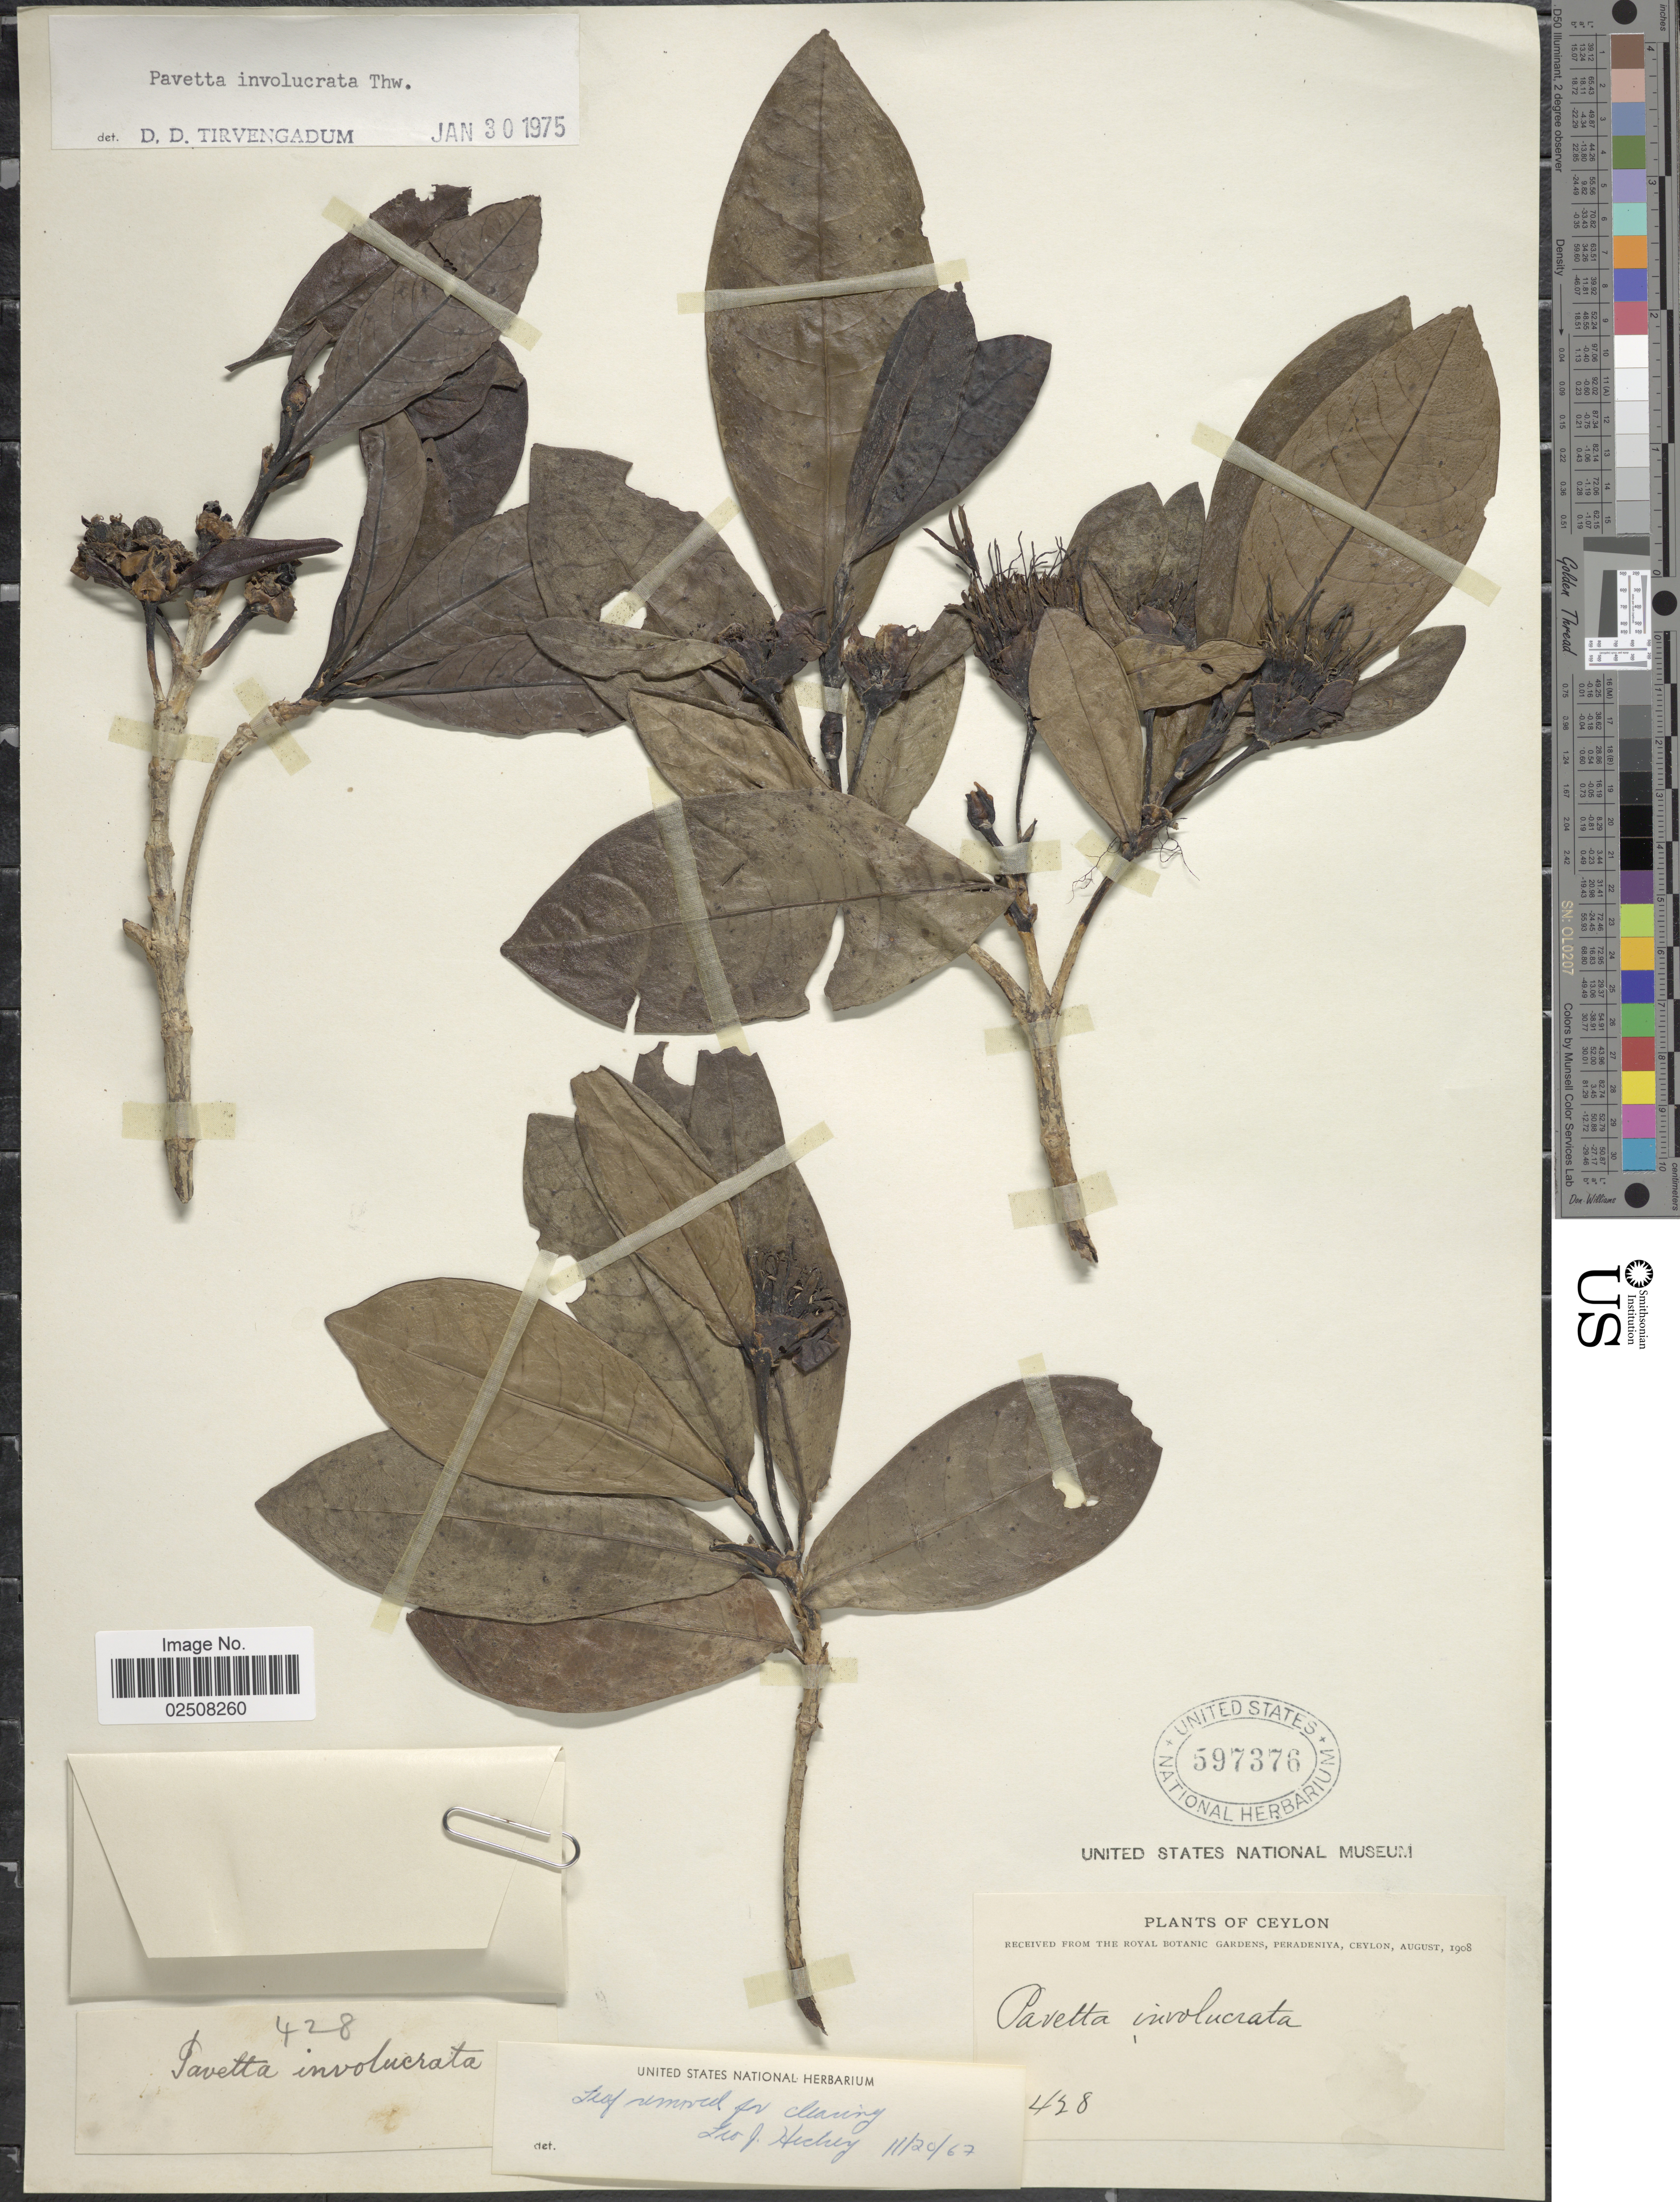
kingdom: Plantae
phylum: Tracheophyta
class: Magnoliopsida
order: Gentianales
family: Rubiaceae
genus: Pavetta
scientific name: Pavetta involucrata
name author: Thwaites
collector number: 428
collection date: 1908-08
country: Sri Lanka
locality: Ceylon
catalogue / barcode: US 597376